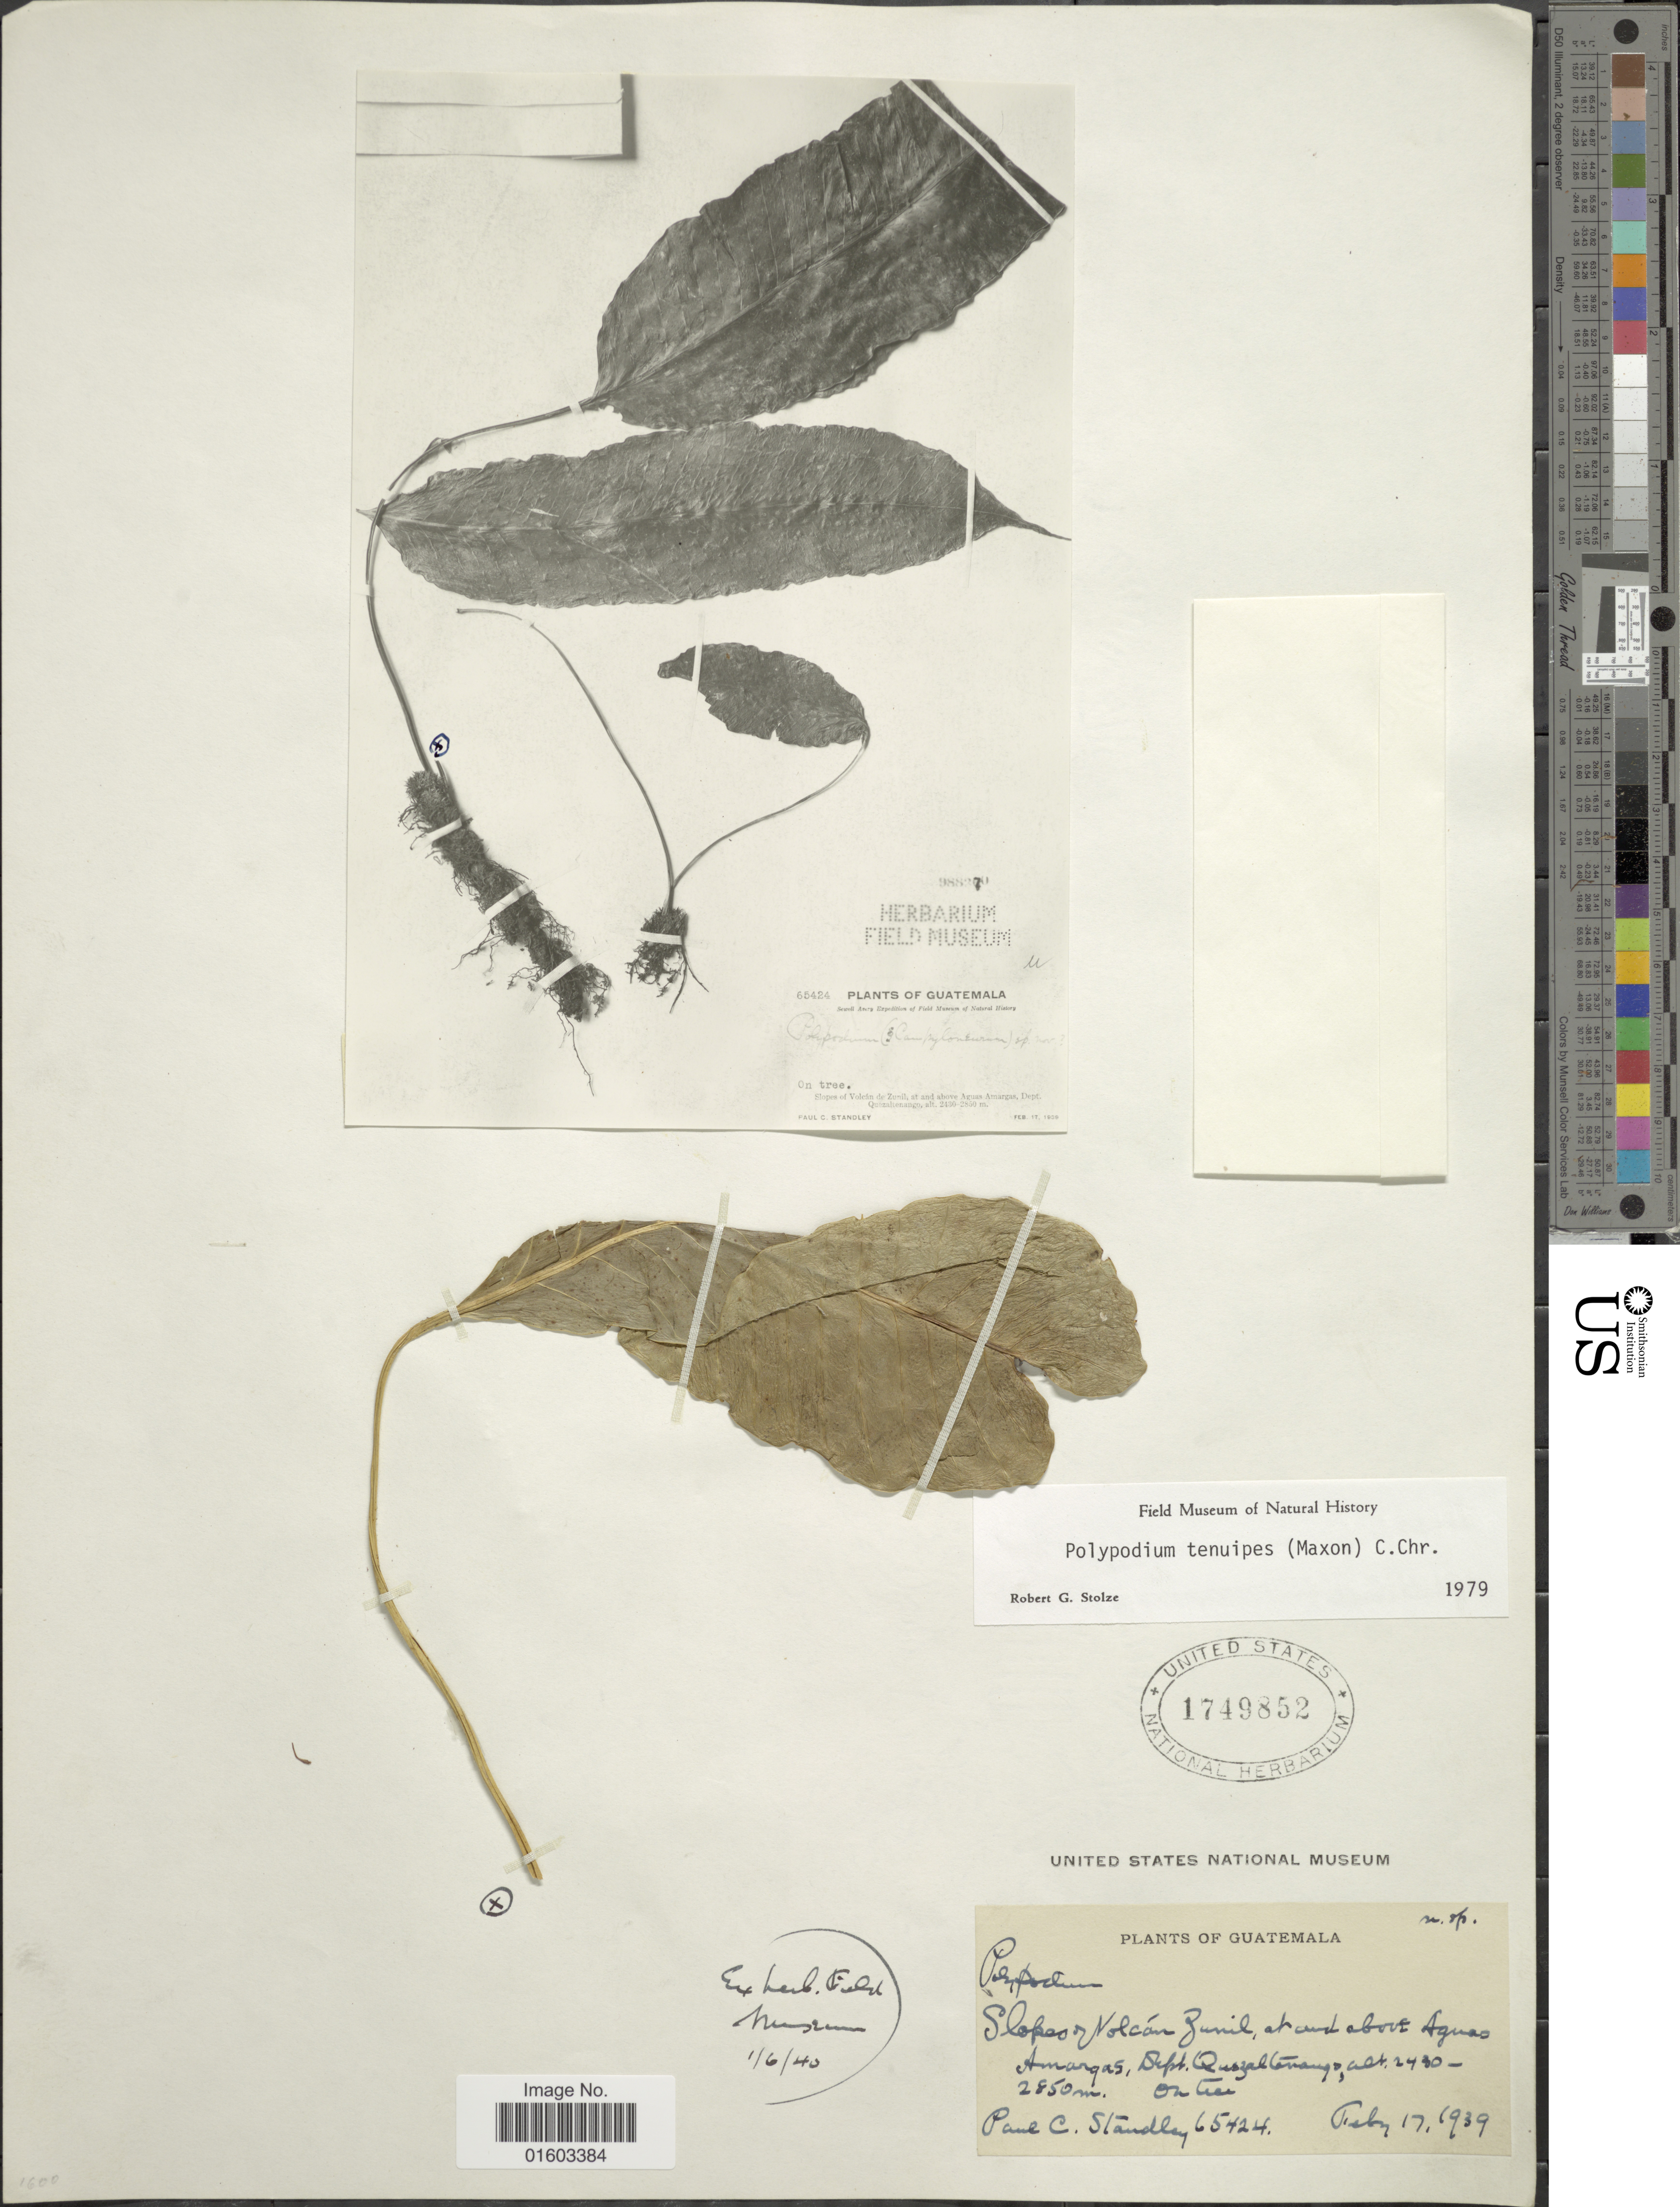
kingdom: Plantae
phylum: Tracheophyta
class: Polypodiopsida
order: Polypodiales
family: Polypodiaceae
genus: Campyloneurum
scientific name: Campyloneurum tenuipes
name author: Maxon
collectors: P. C. Standley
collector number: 65424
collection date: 1939-02-17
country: Guatemala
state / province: Quetzaltenango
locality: Slopes of Volcan Zunil, at and above Aguao Amargas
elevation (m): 2850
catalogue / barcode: US 1749852